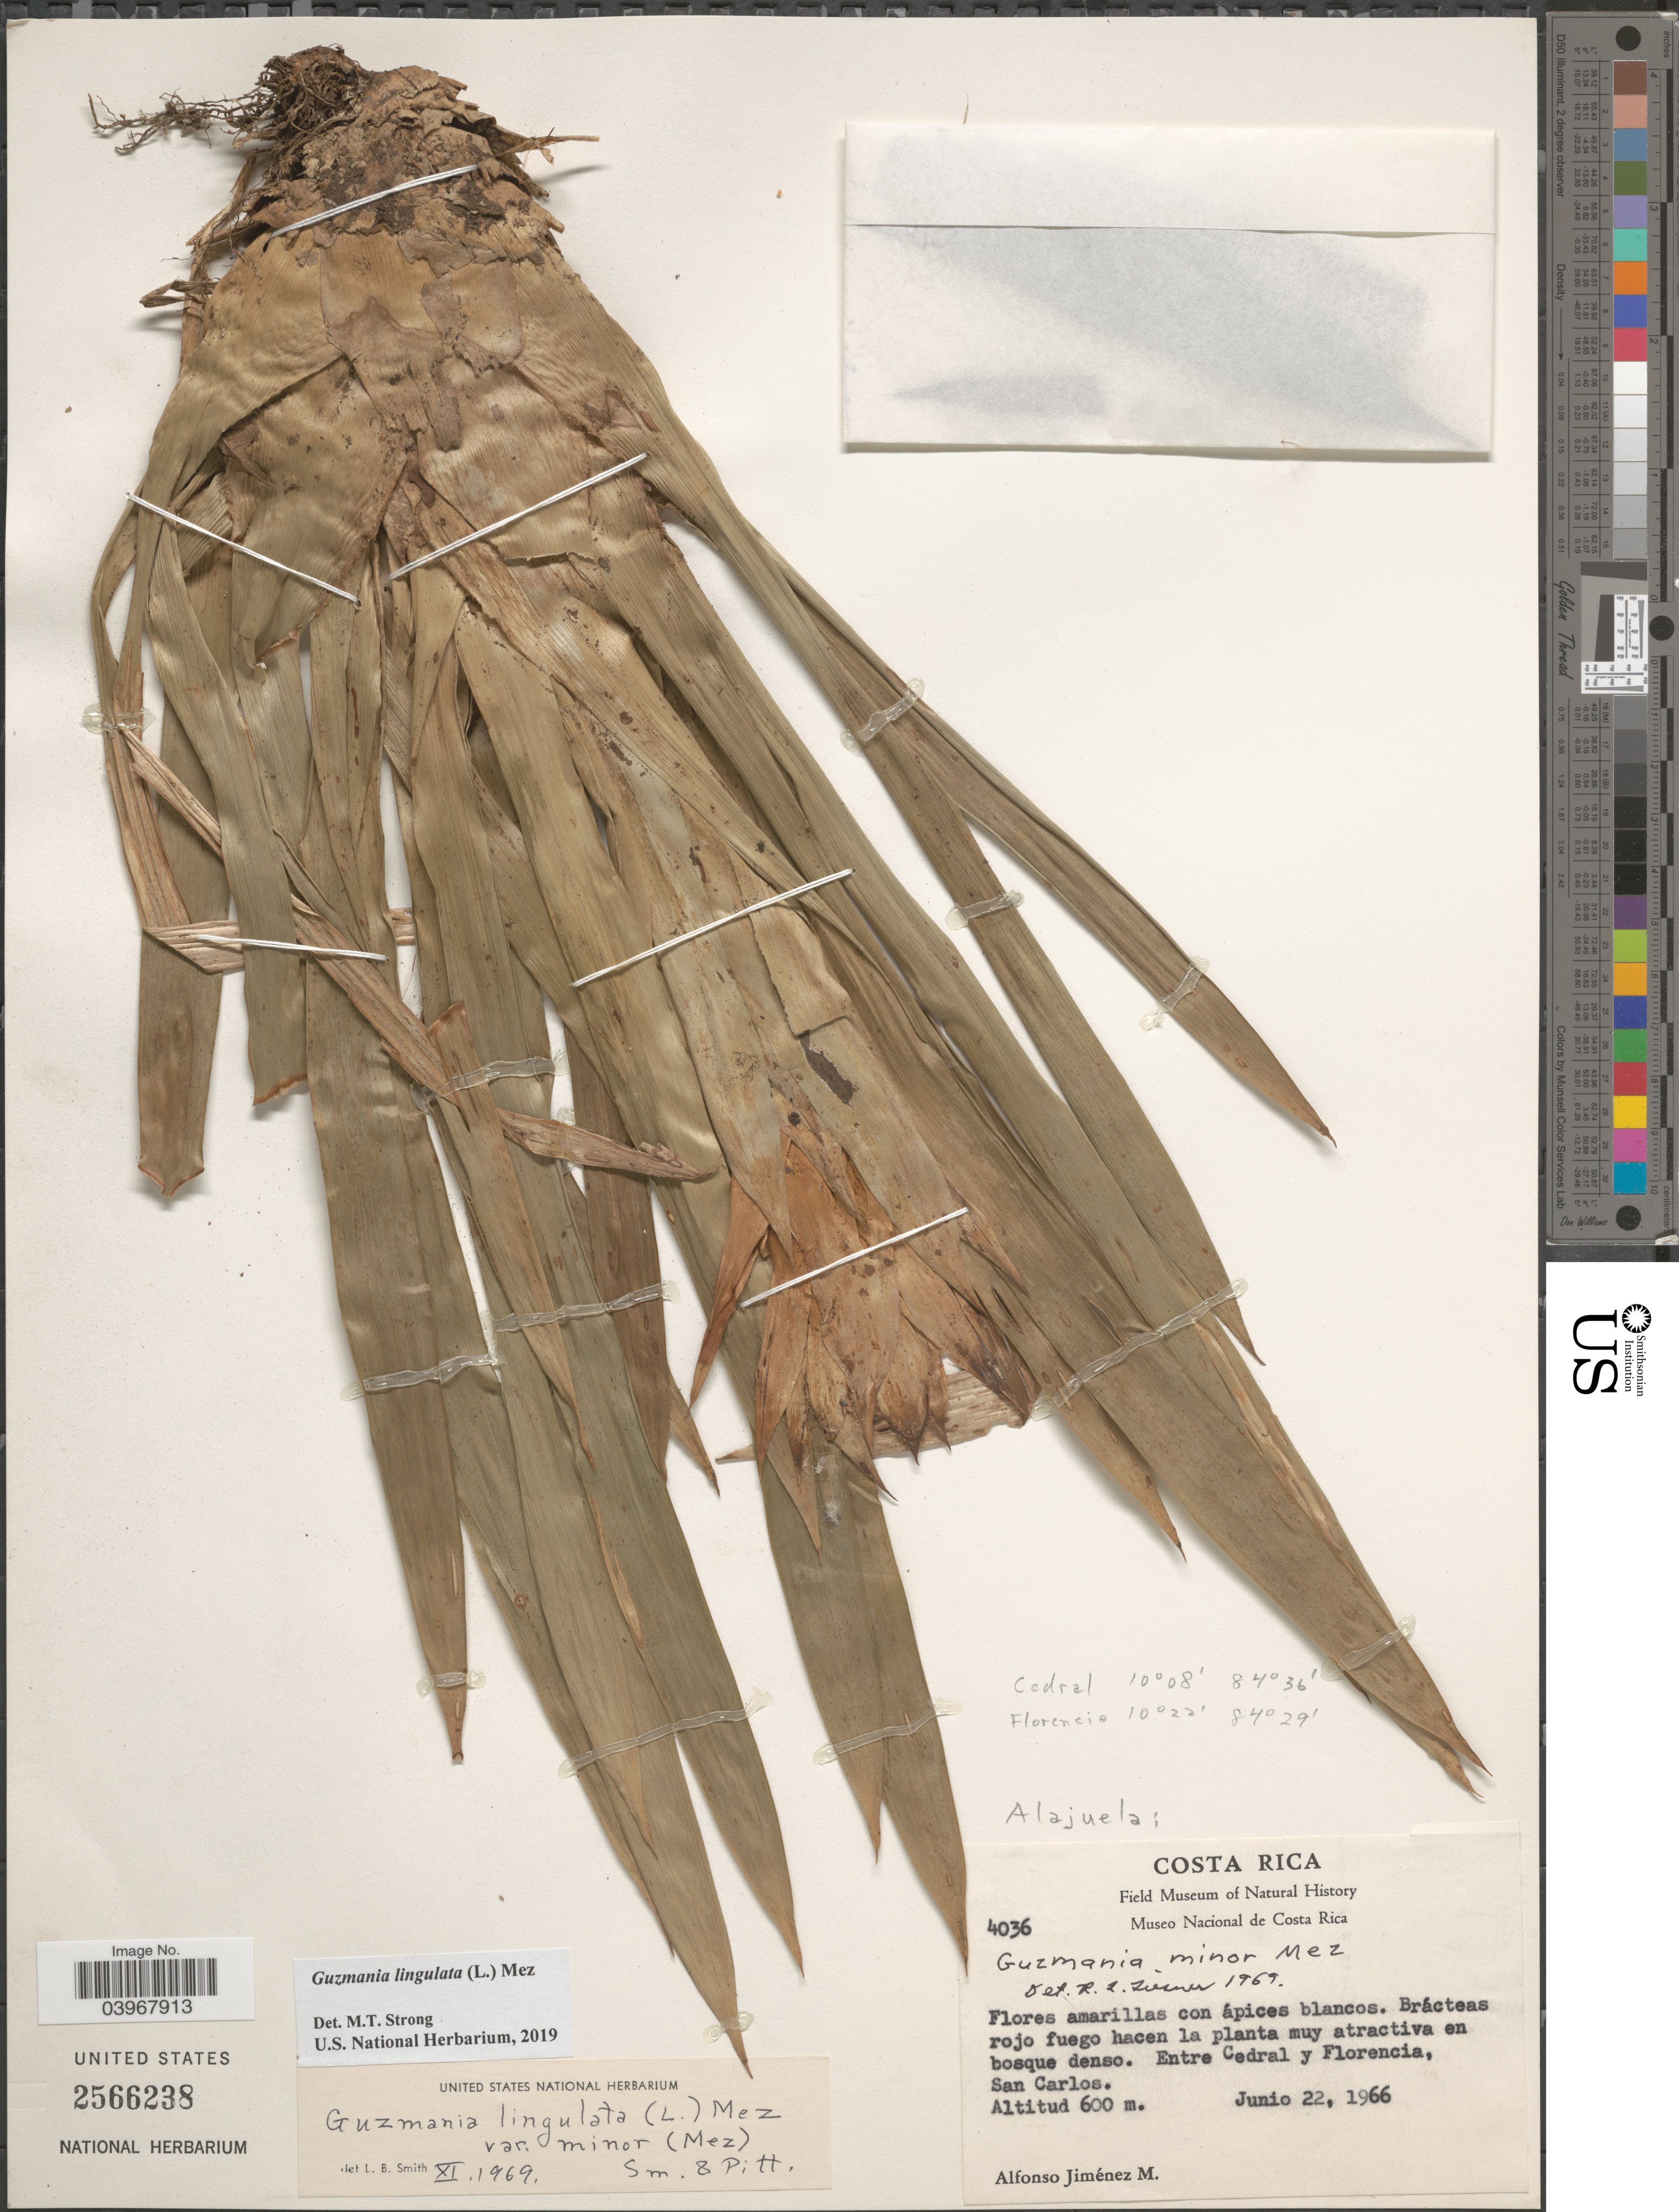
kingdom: Plantae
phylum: Tracheophyta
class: Liliopsida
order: Poales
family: Bromeliaceae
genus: Guzmania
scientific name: Guzmania lingulata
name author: (L.) Mez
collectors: A. Jimenez M.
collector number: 4036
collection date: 1966-06-22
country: Costa Rica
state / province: Alajuela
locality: Entre Cedral y Florencia, San Carlos.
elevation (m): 600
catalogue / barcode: US 2566238